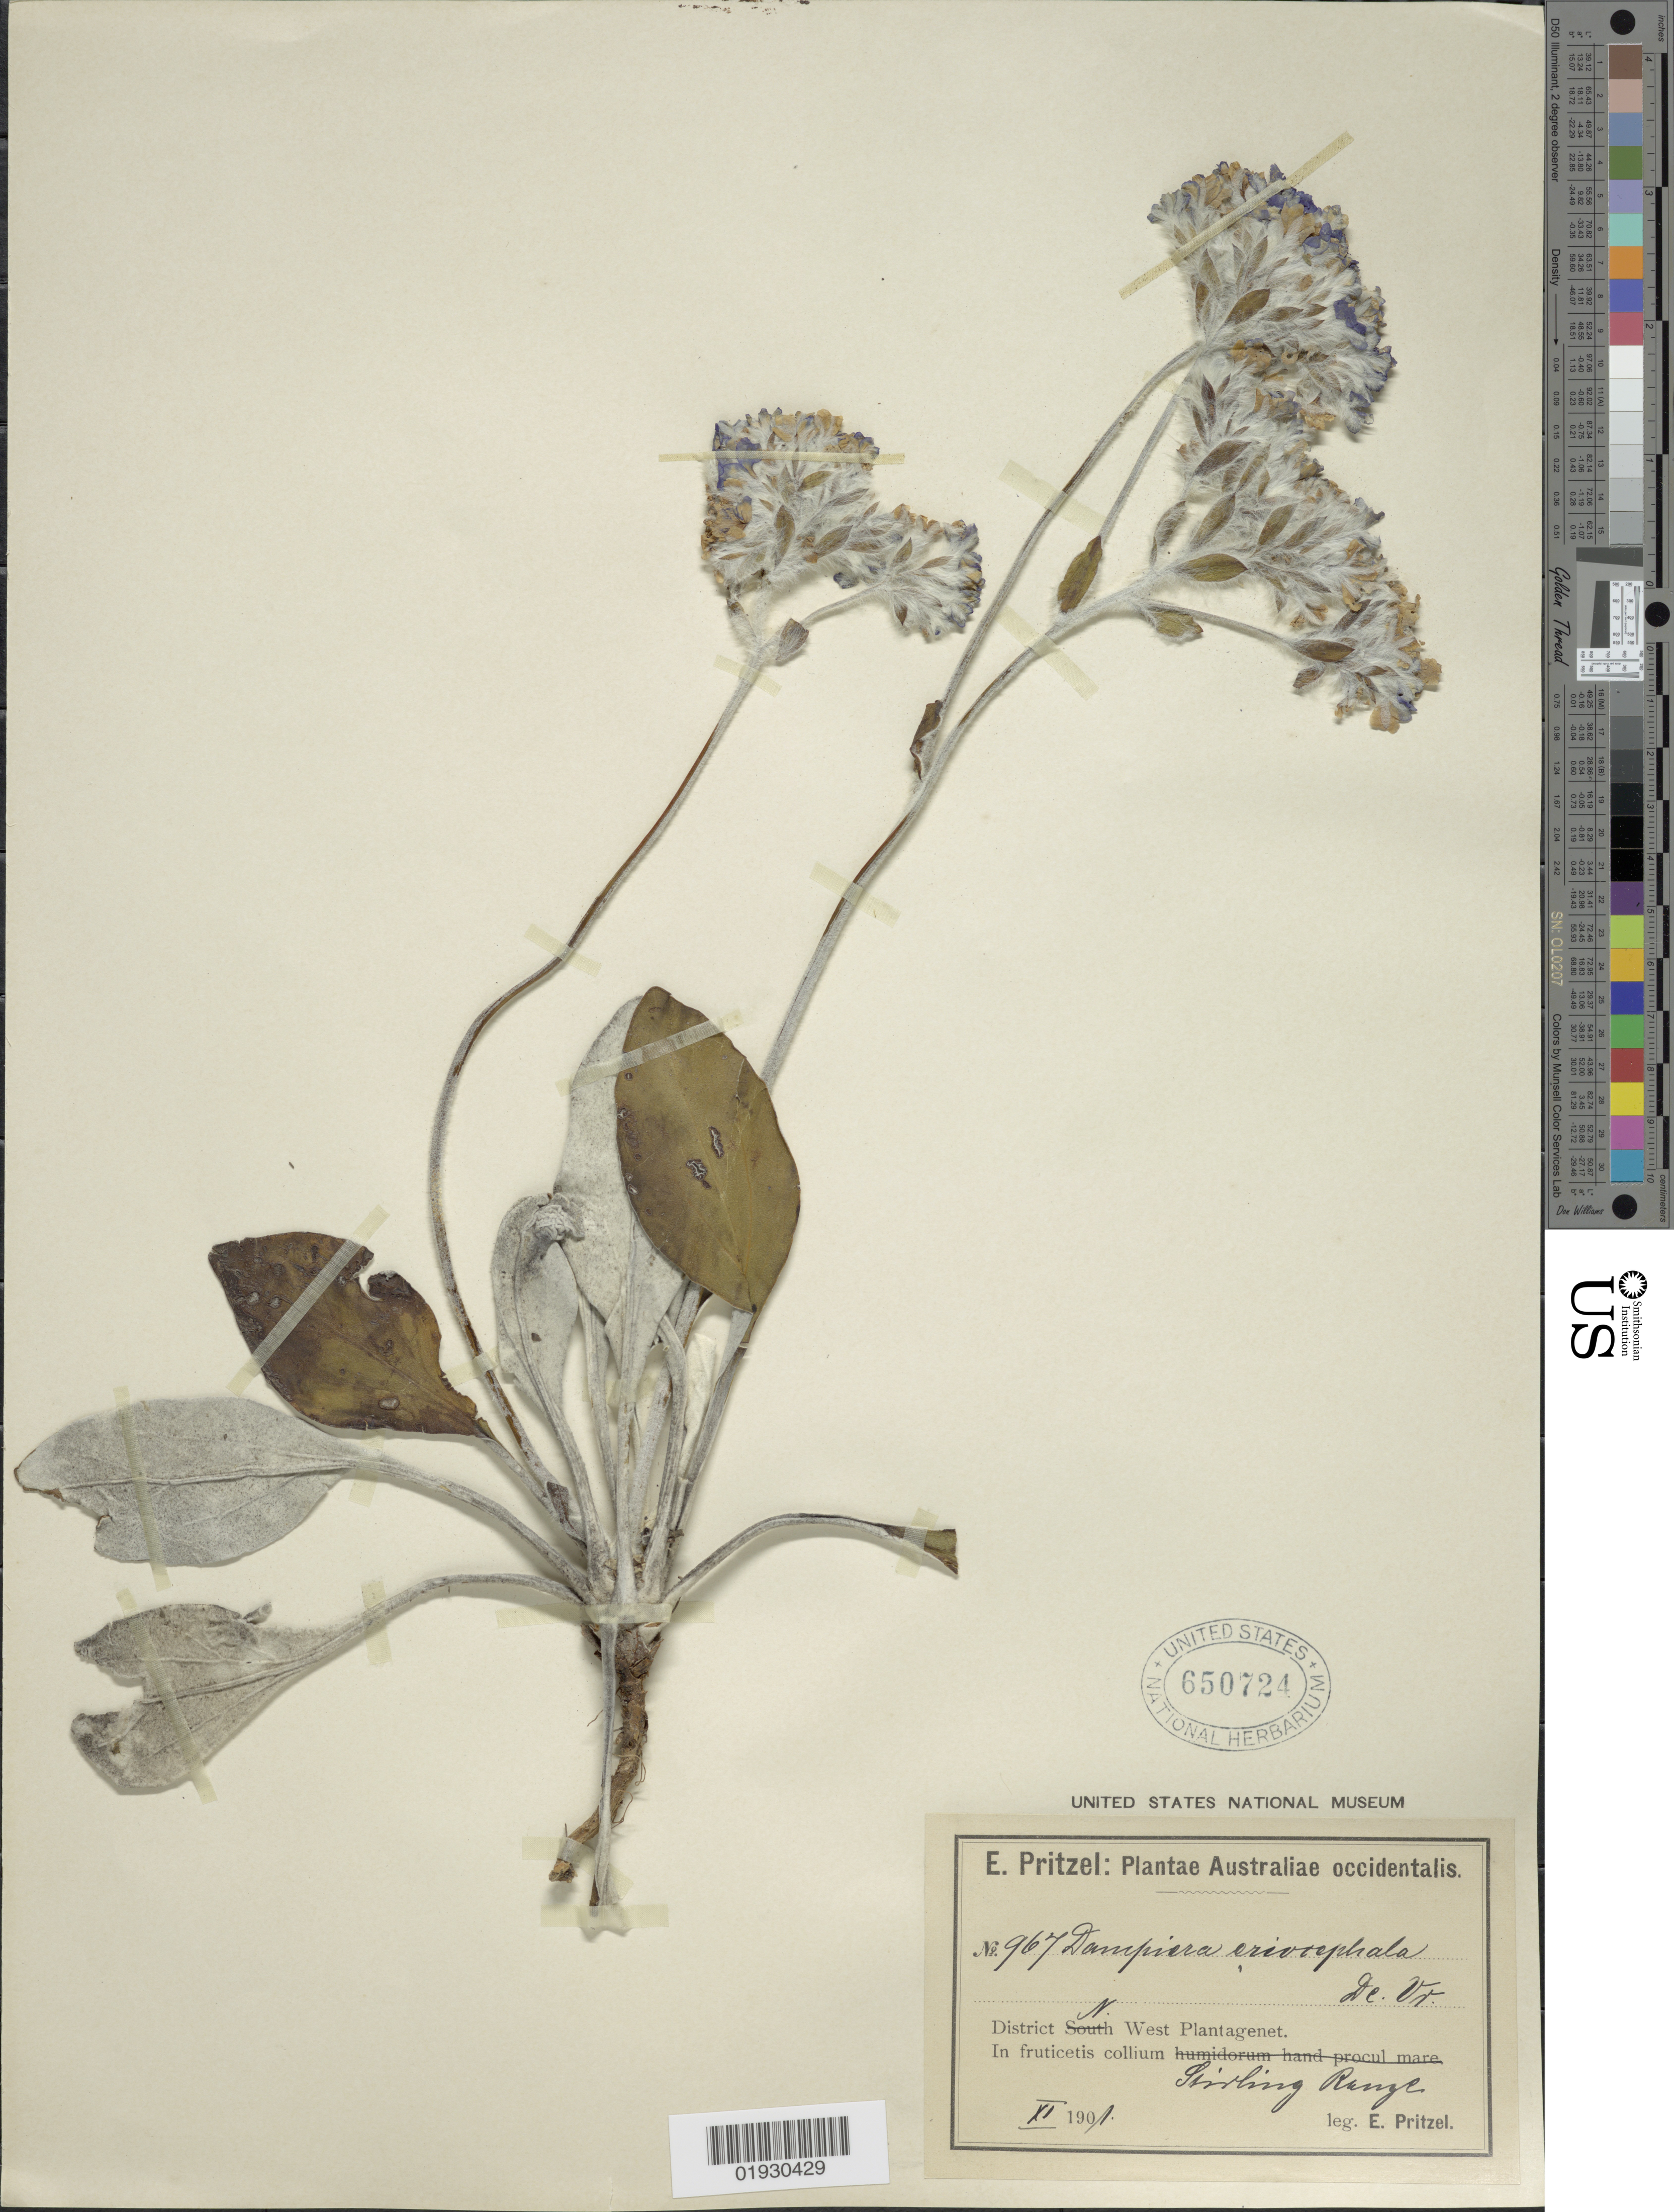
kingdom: Plantae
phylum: Tracheophyta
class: Magnoliopsida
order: Asterales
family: Goodeniaceae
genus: Dampiera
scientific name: Dampiera eriocephala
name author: de Vriese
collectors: E. G. Pritzel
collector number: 967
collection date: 1901-11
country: Australia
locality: District N. West Plantagenet. In fruticetis collium Stirling Range.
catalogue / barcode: US 650724